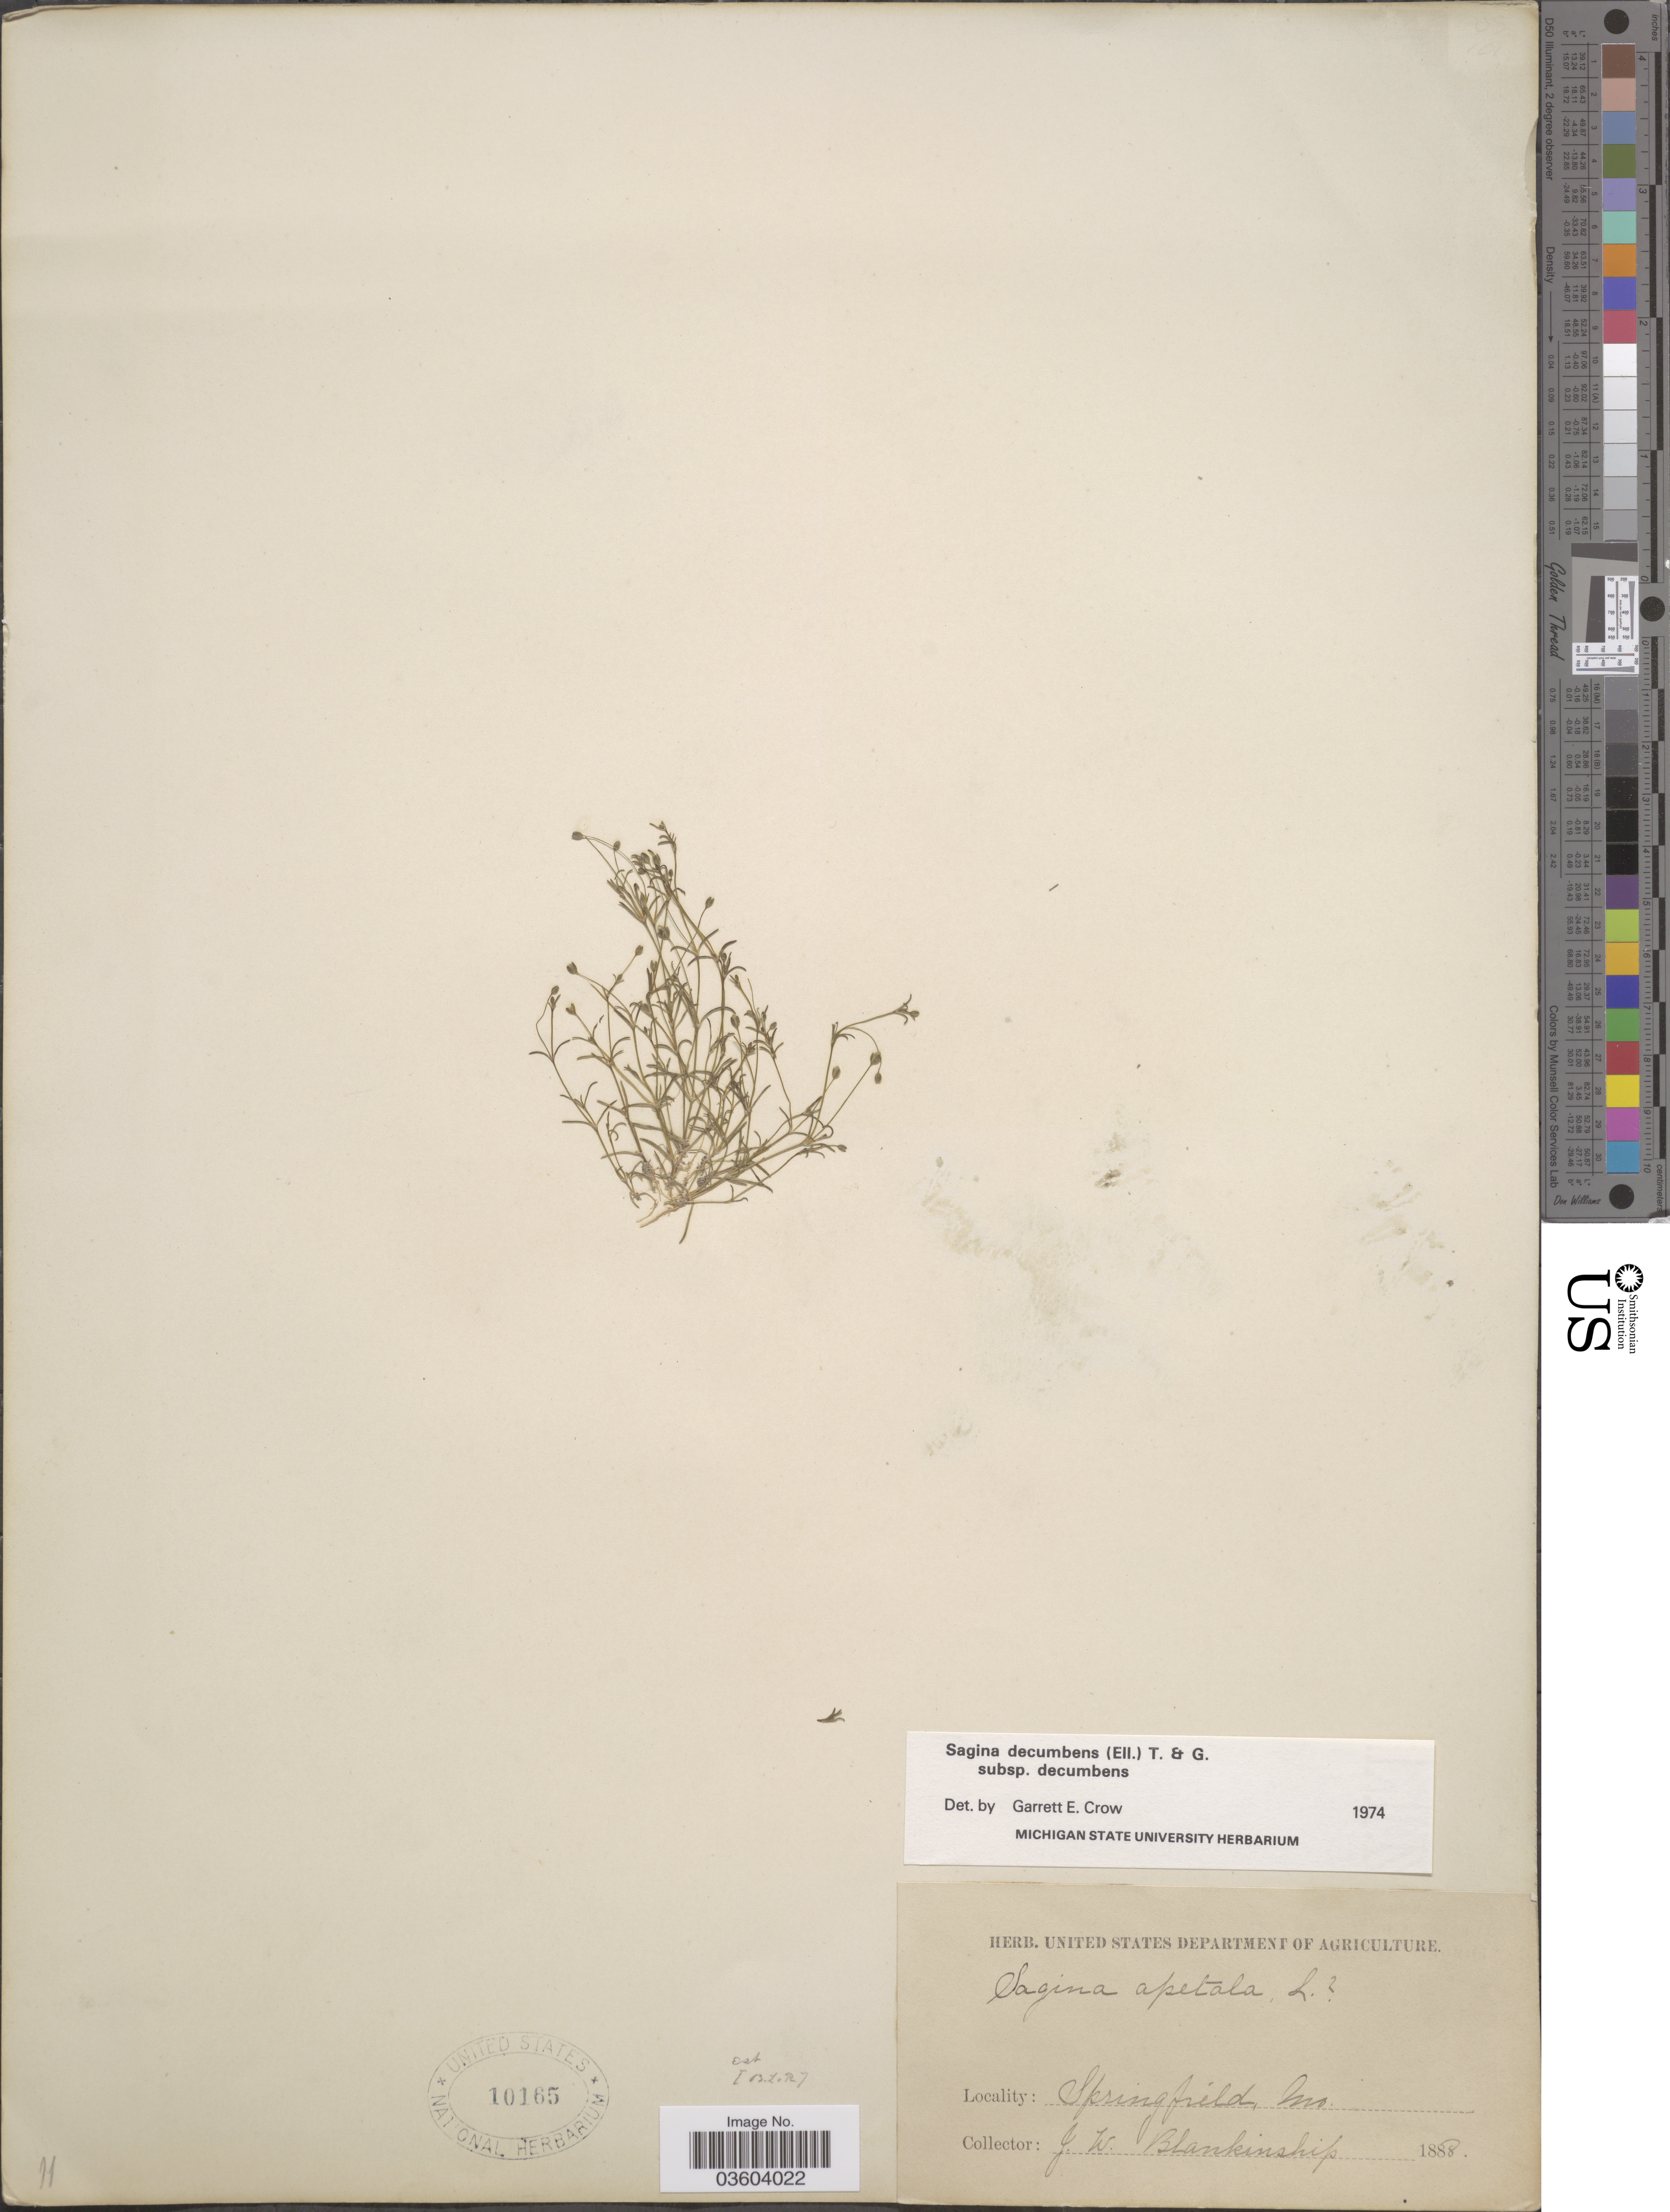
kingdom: Plantae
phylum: Tracheophyta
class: Magnoliopsida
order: Caryophyllales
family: Caryophyllaceae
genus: Sagina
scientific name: Sagina decumbens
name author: (Elliott) Torr. & A. Gray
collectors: J. W. Blankinship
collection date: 1888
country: United States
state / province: Missouri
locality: Springfield.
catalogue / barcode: US 10165